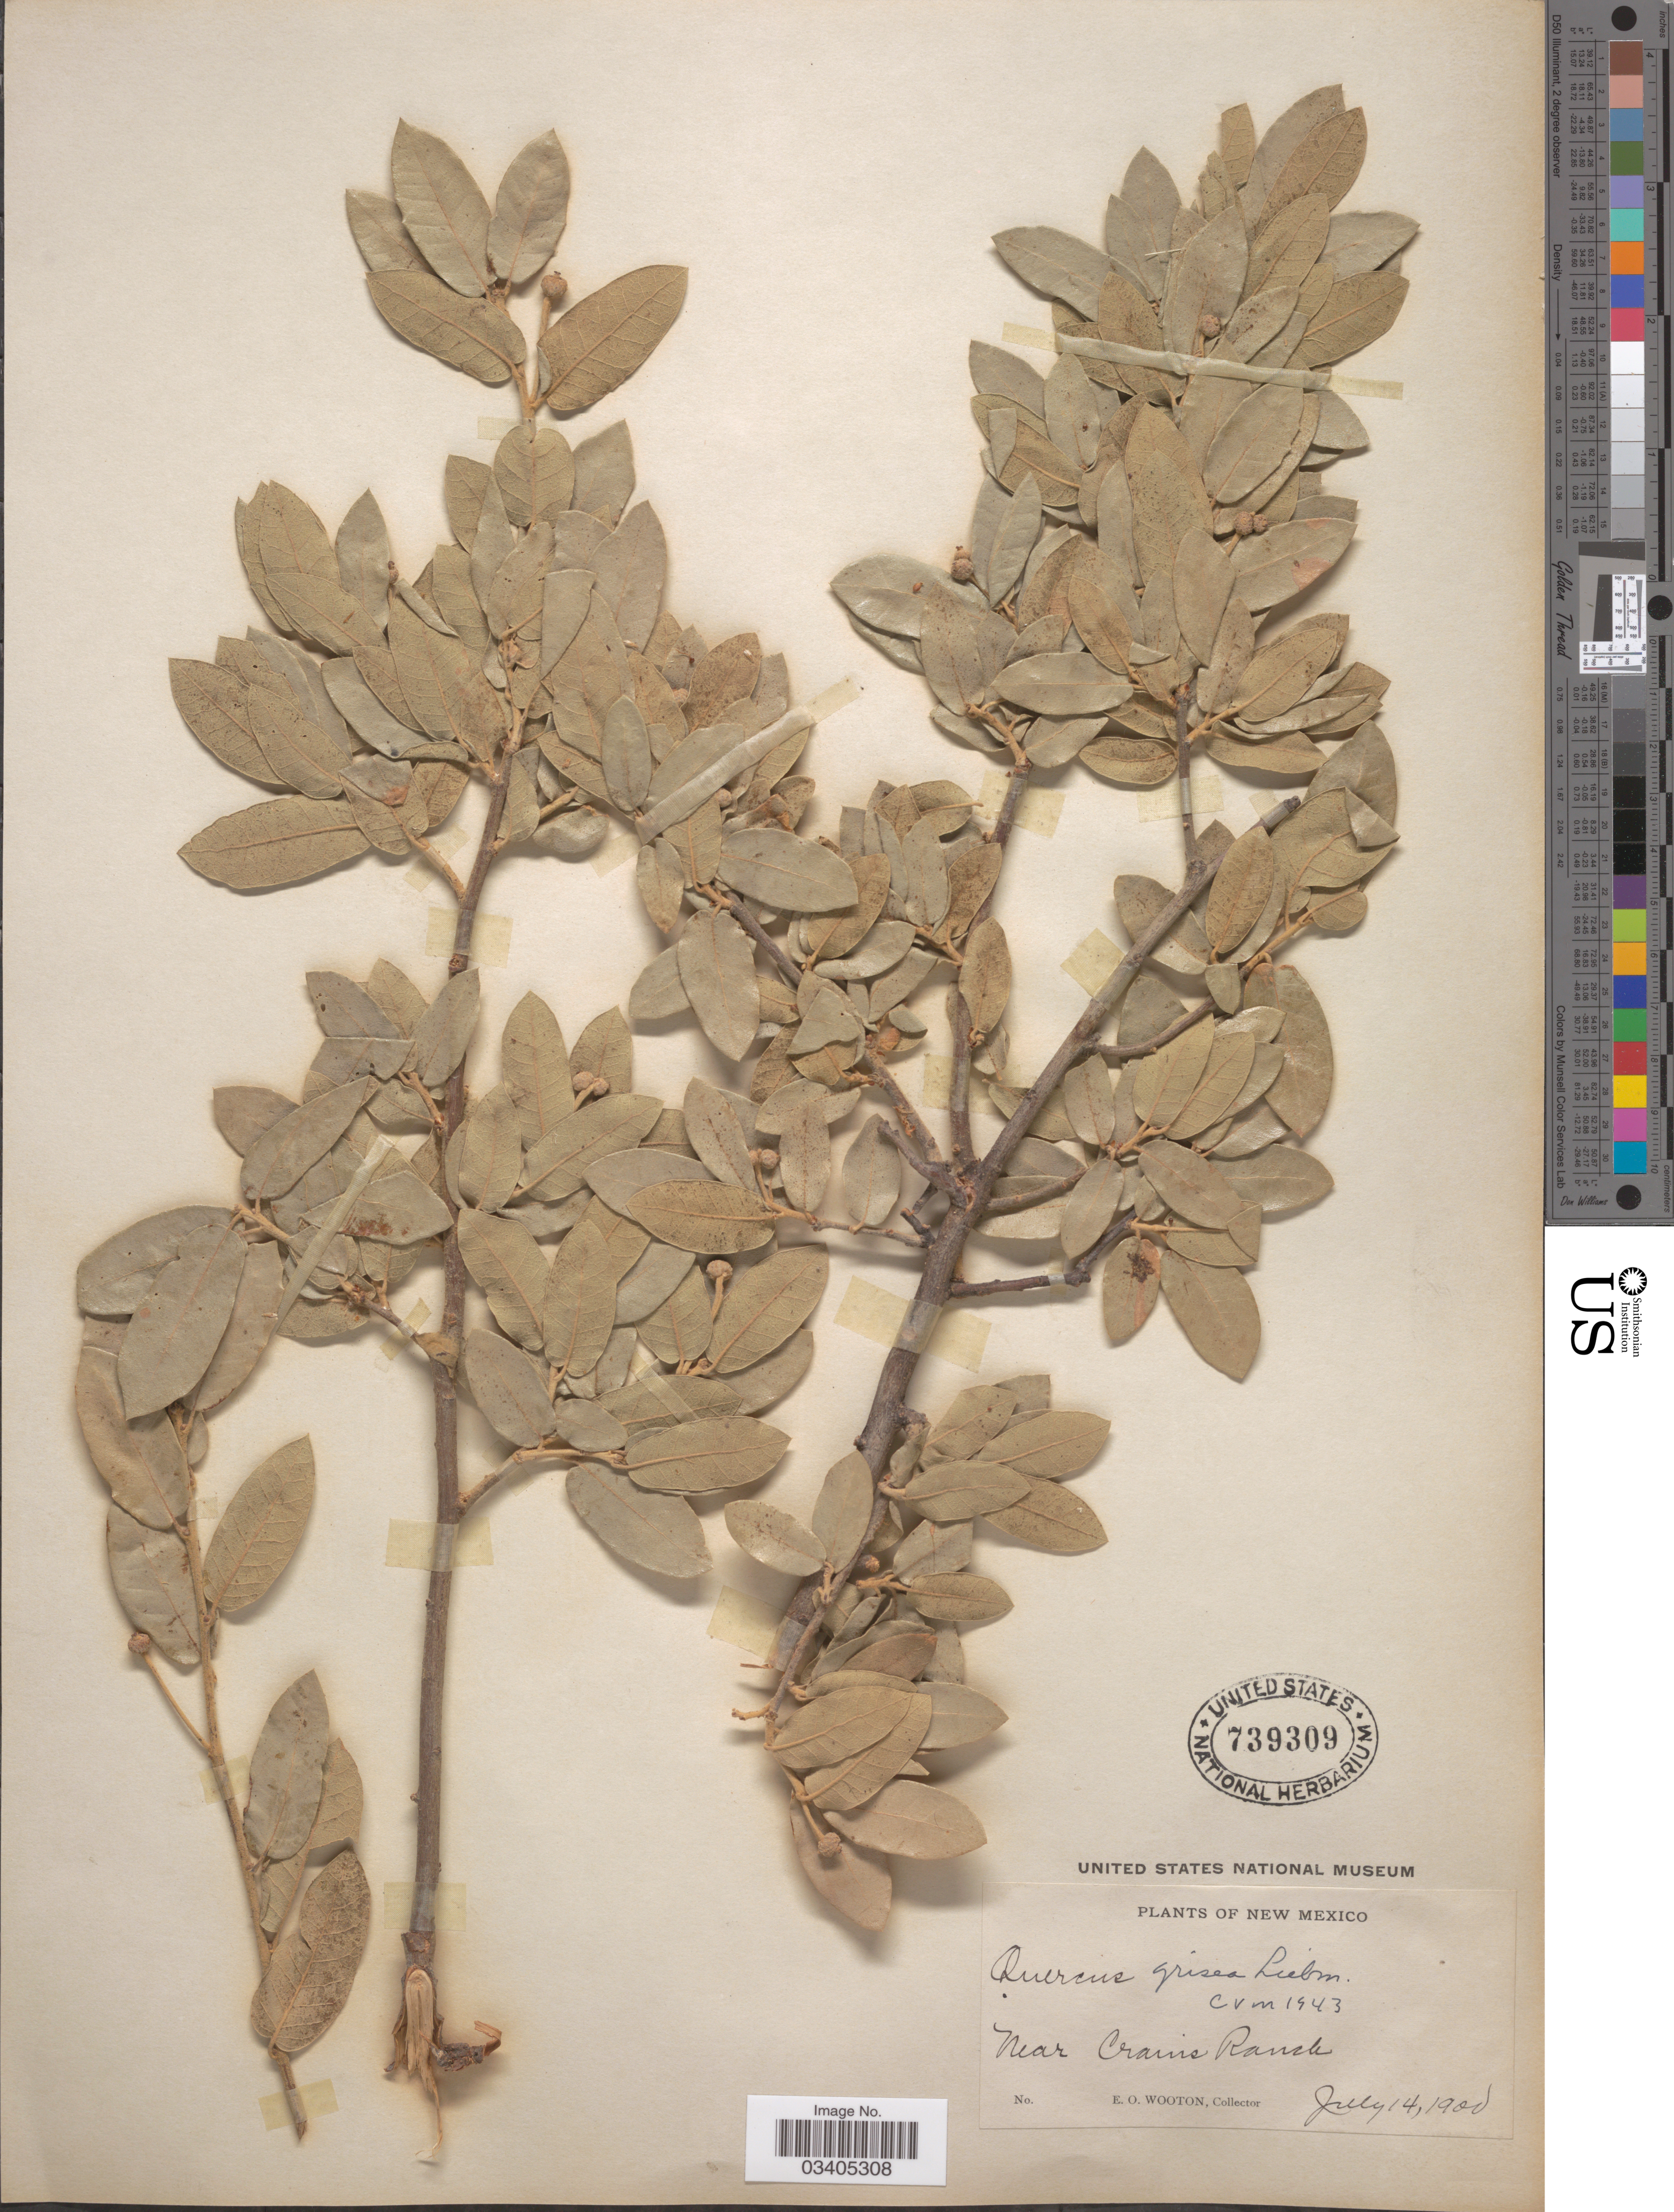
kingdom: Plantae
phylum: Tracheophyta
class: Magnoliopsida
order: Fagales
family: Fagaceae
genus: Quercus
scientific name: Quercus grisea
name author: Liebm.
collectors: E. O. Wooton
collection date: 1900-07-14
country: United States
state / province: New Mexico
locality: Near Crains Ranch.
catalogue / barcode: US 739309